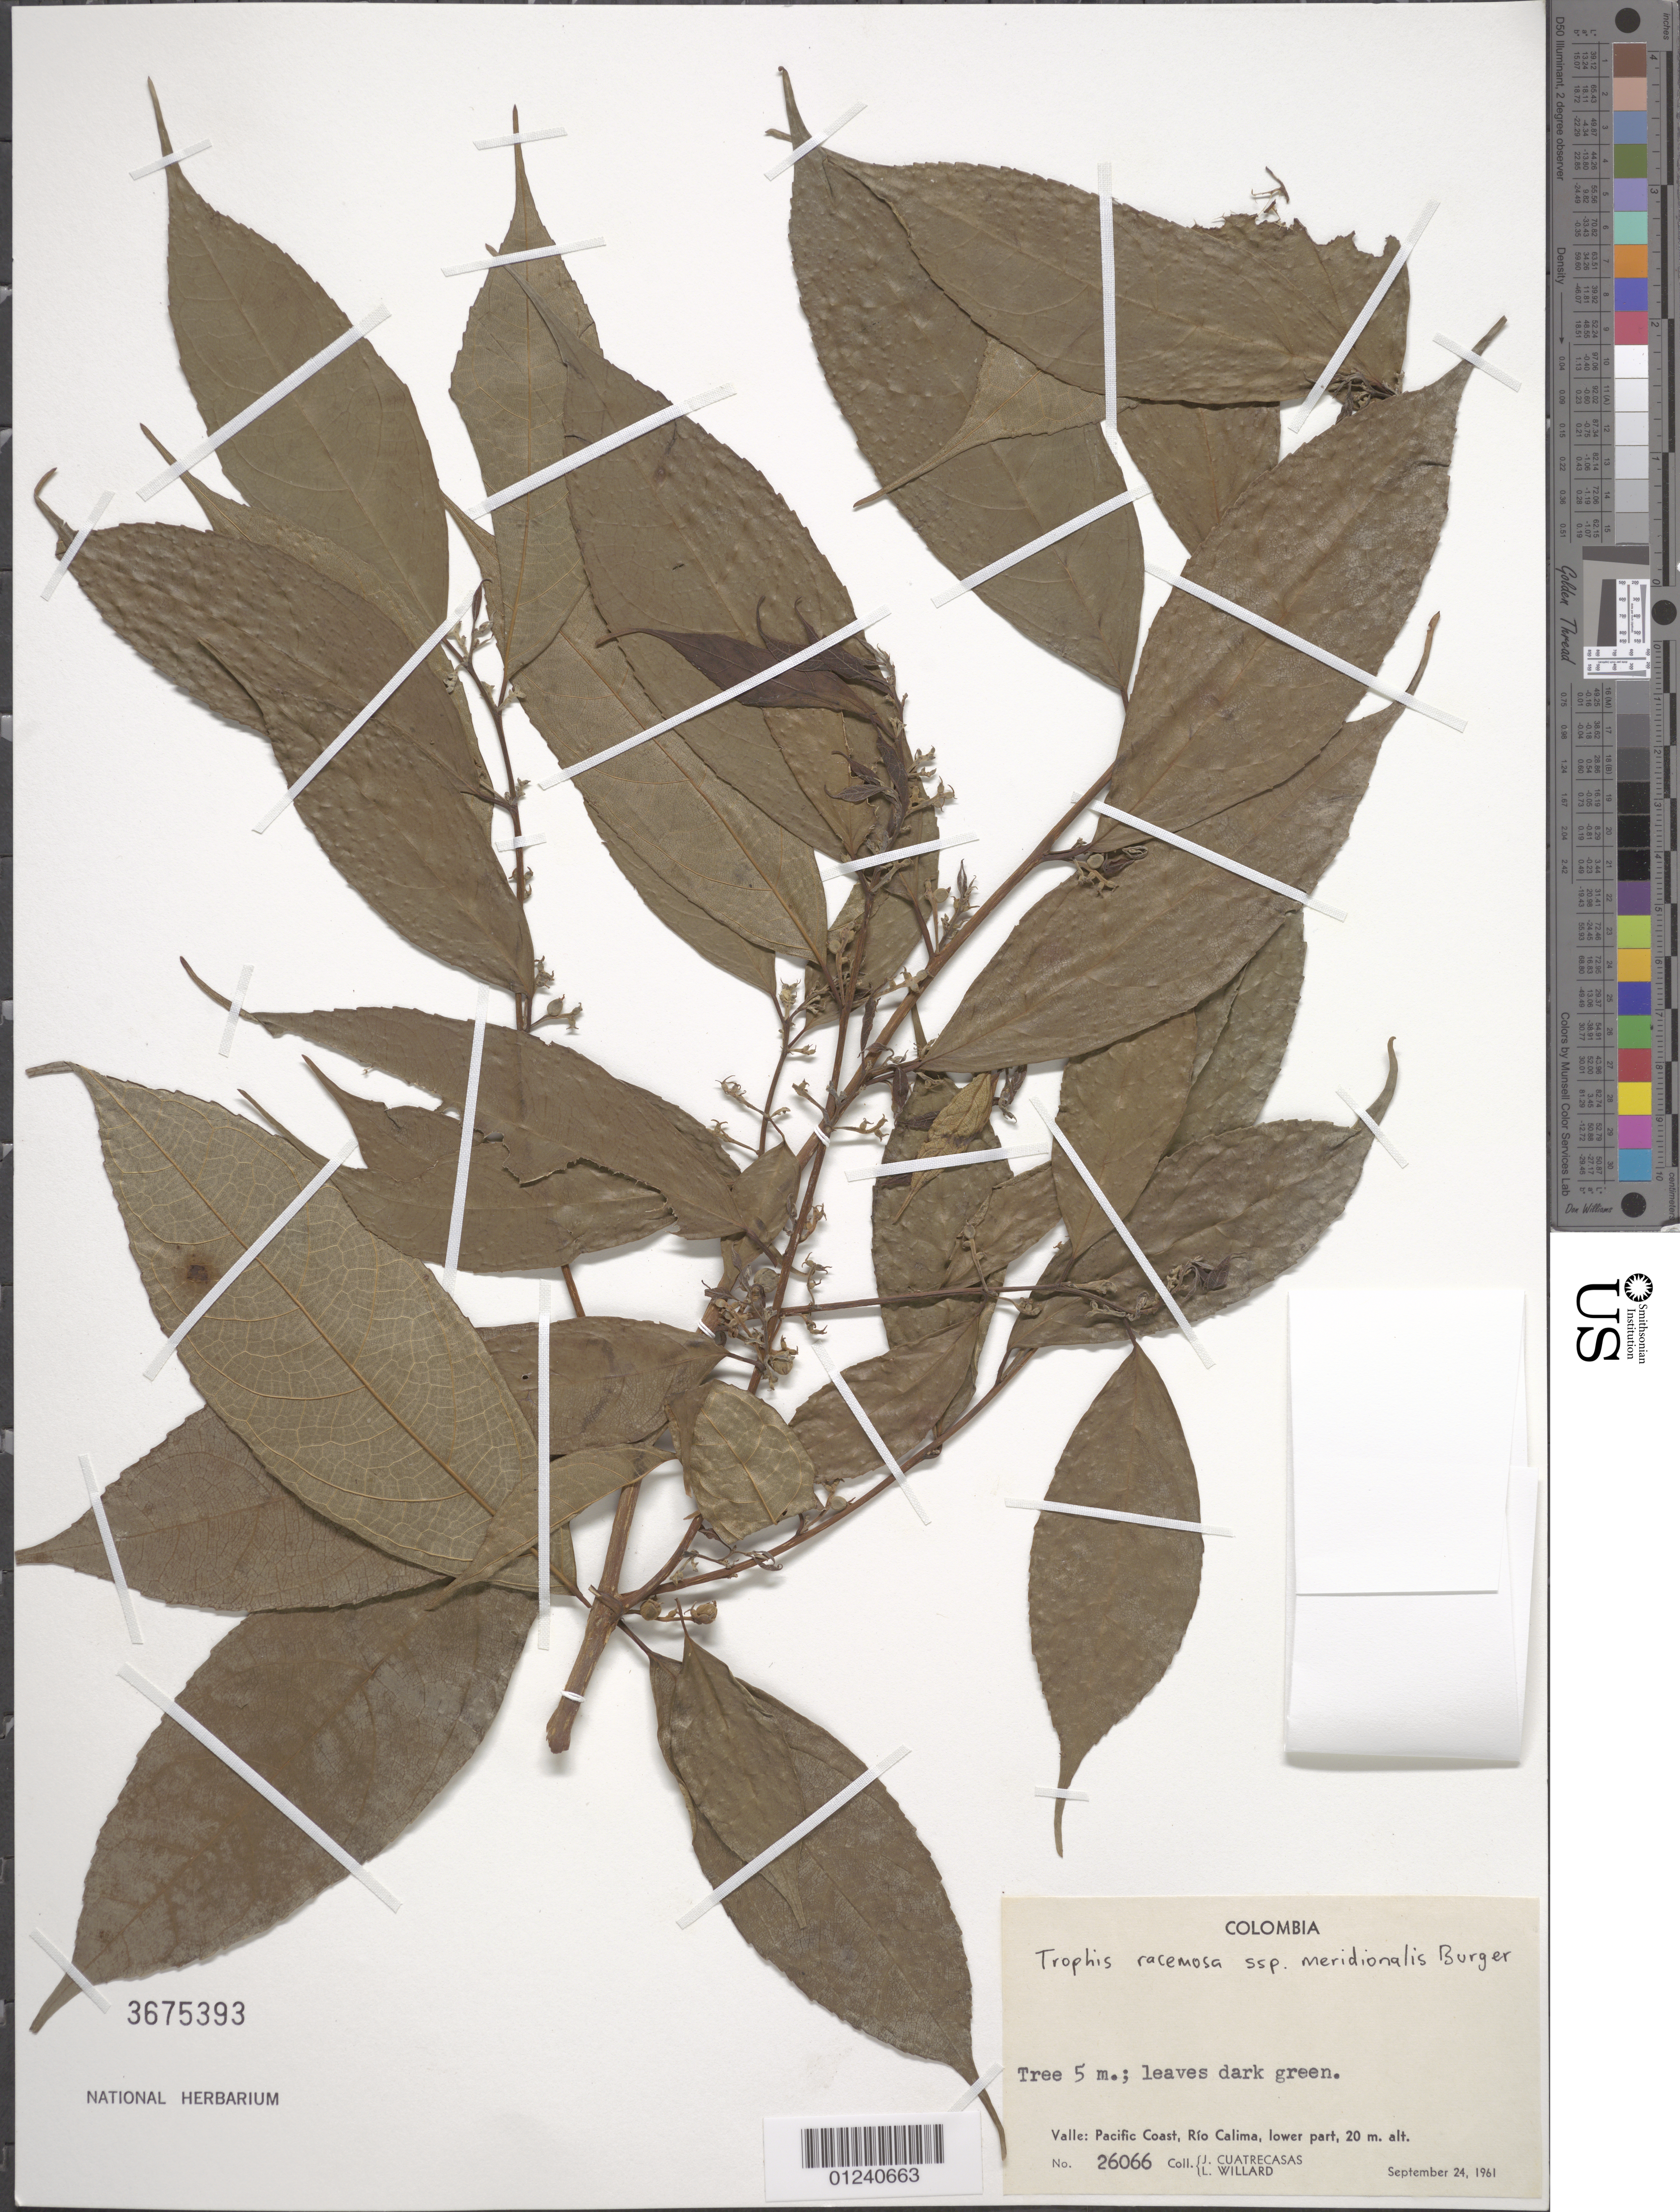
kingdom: Plantae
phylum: Tracheophyta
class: Magnoliopsida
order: Rosales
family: Moraceae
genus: Trophis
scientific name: Trophis racemosa subsp. meridionalis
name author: (Bureau) W.C. Burger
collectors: J. Cuatrecasas & L. Willard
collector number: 26066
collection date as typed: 24 Sep 1961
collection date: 1961-09-24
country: Colombia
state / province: Valle del Cauca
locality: Rio Calima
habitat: Pacific coast, lower part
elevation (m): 20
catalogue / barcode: US 3675393